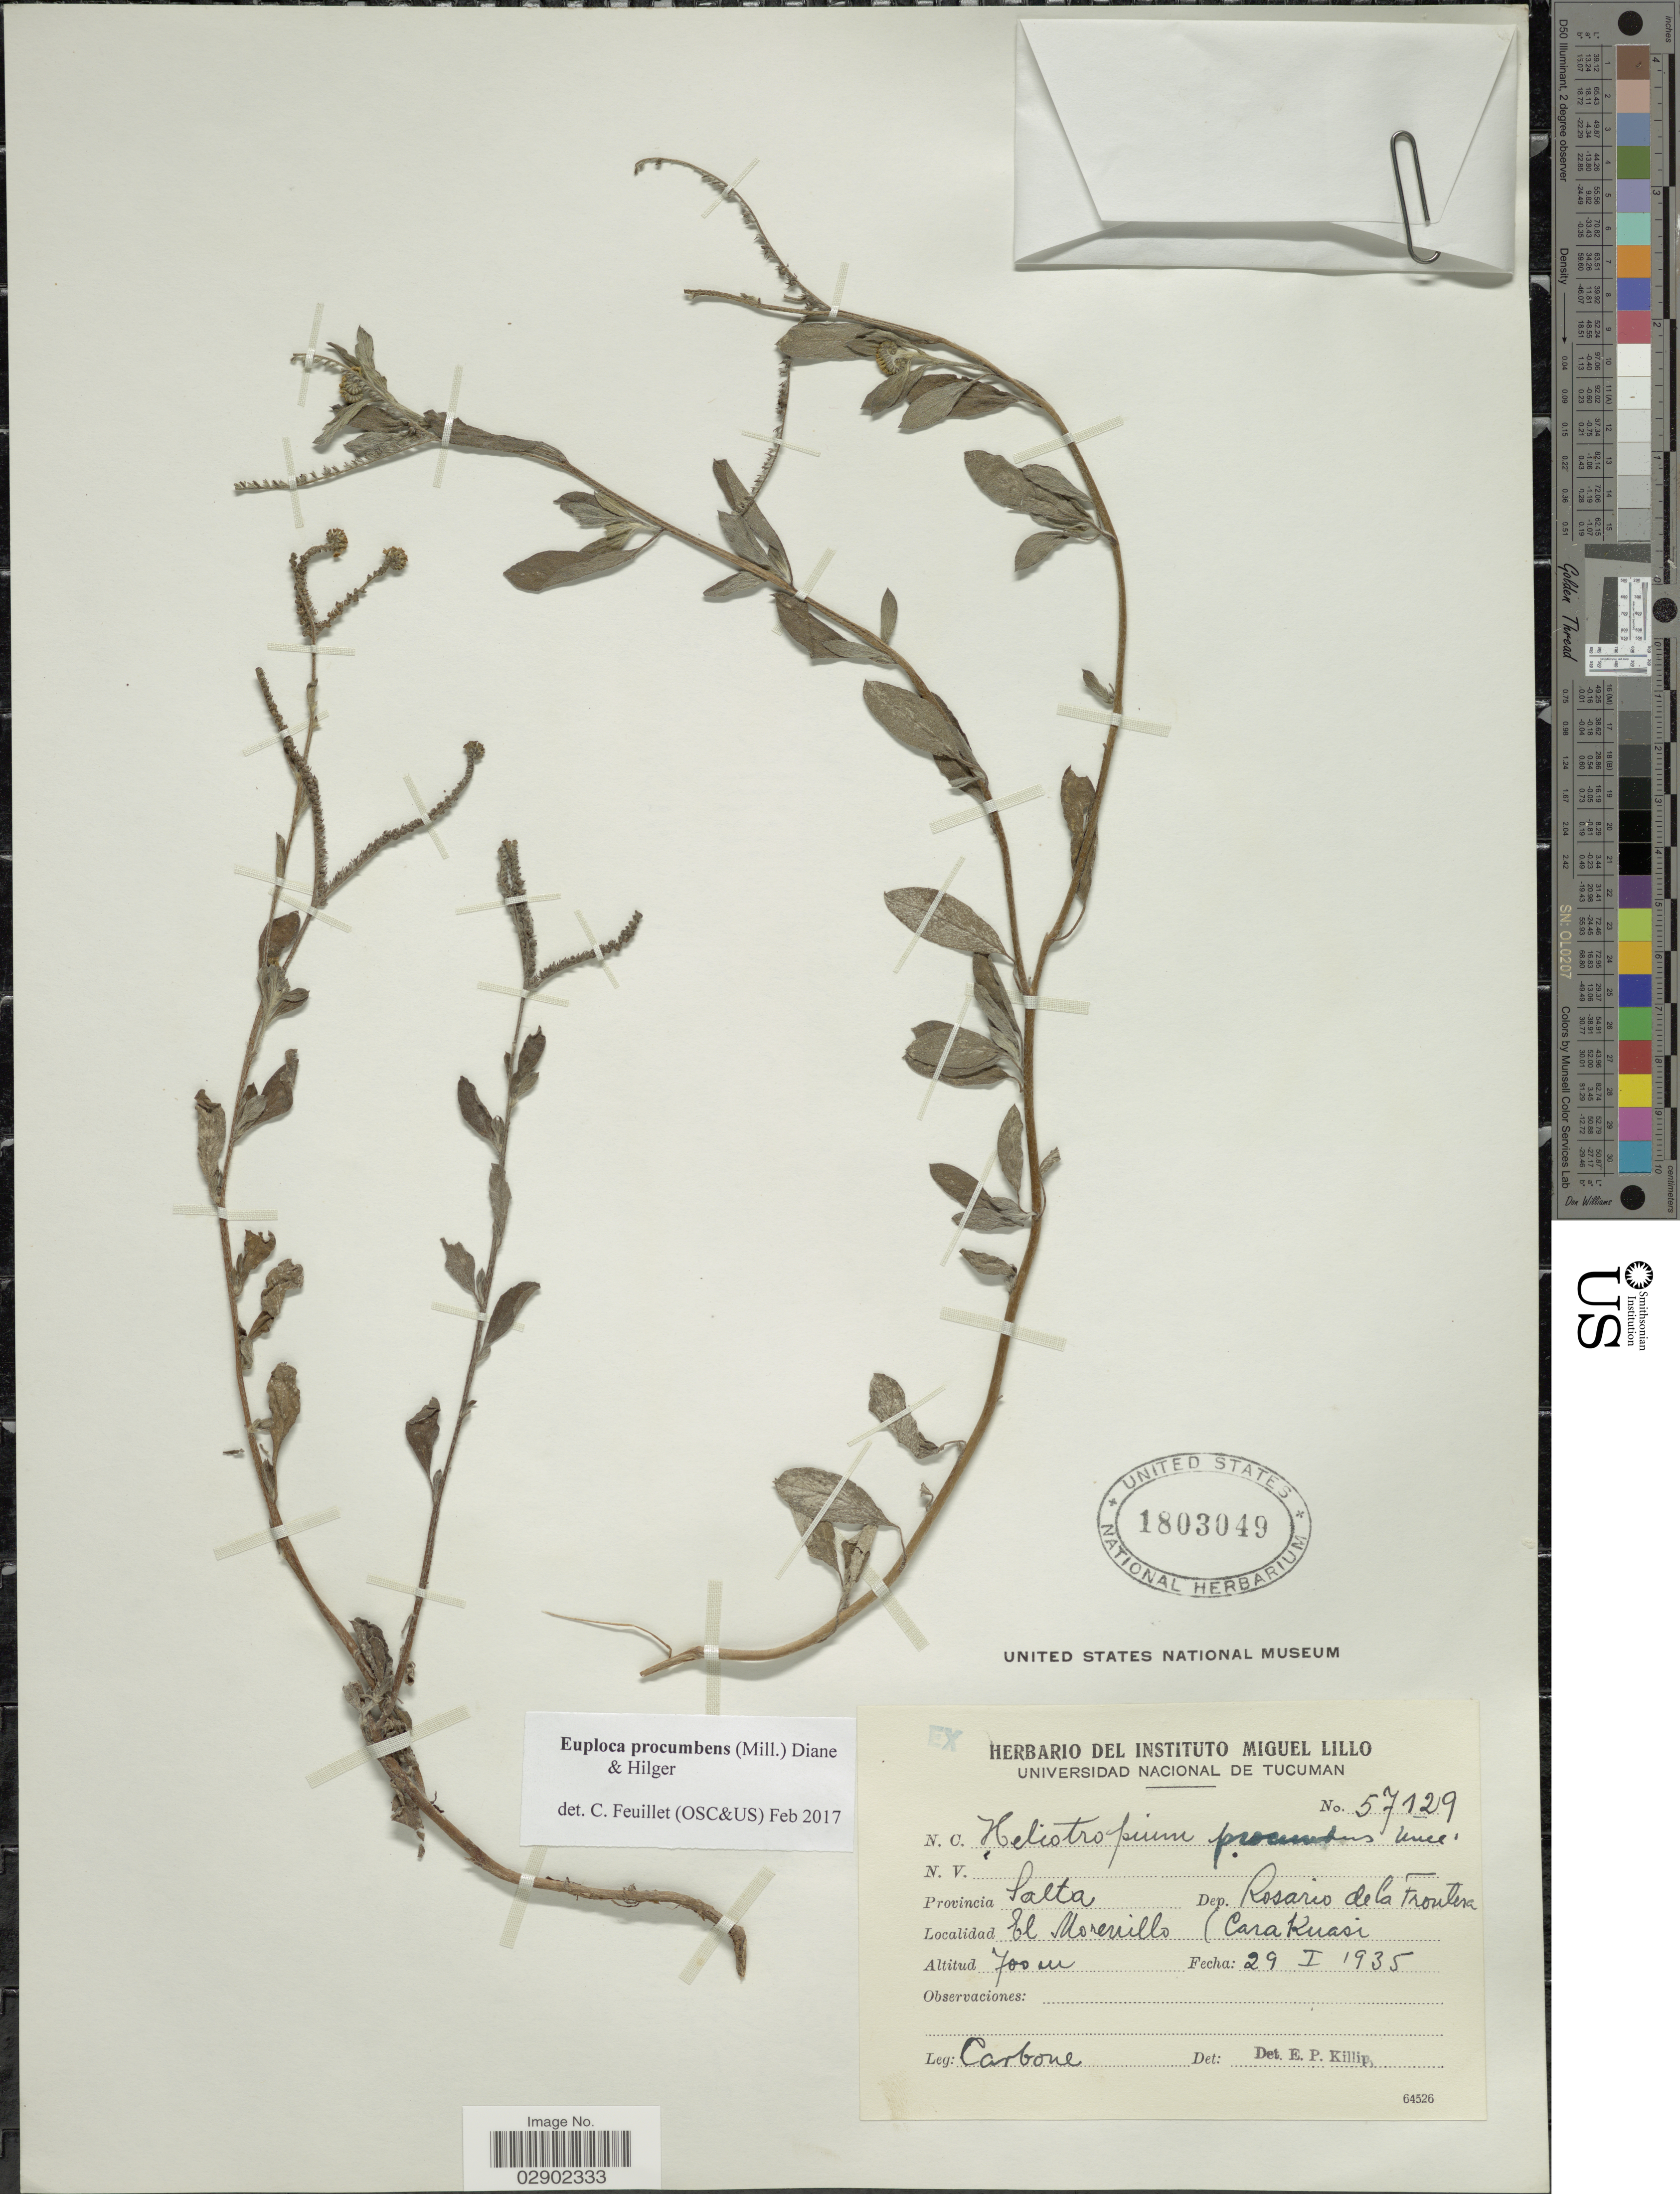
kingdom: Plantae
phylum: Tracheophyta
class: Magnoliopsida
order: Boraginales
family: Heliotropiaceae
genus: Euploca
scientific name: Euploca procumbens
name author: (Mill.) Diane & Hilger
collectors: Carbone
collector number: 57129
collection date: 1935-01-29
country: Argentina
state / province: Salta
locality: Dep. Rosario de la Frontera. El Morenillo (Cara Kuasi.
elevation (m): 700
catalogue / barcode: US 1803049